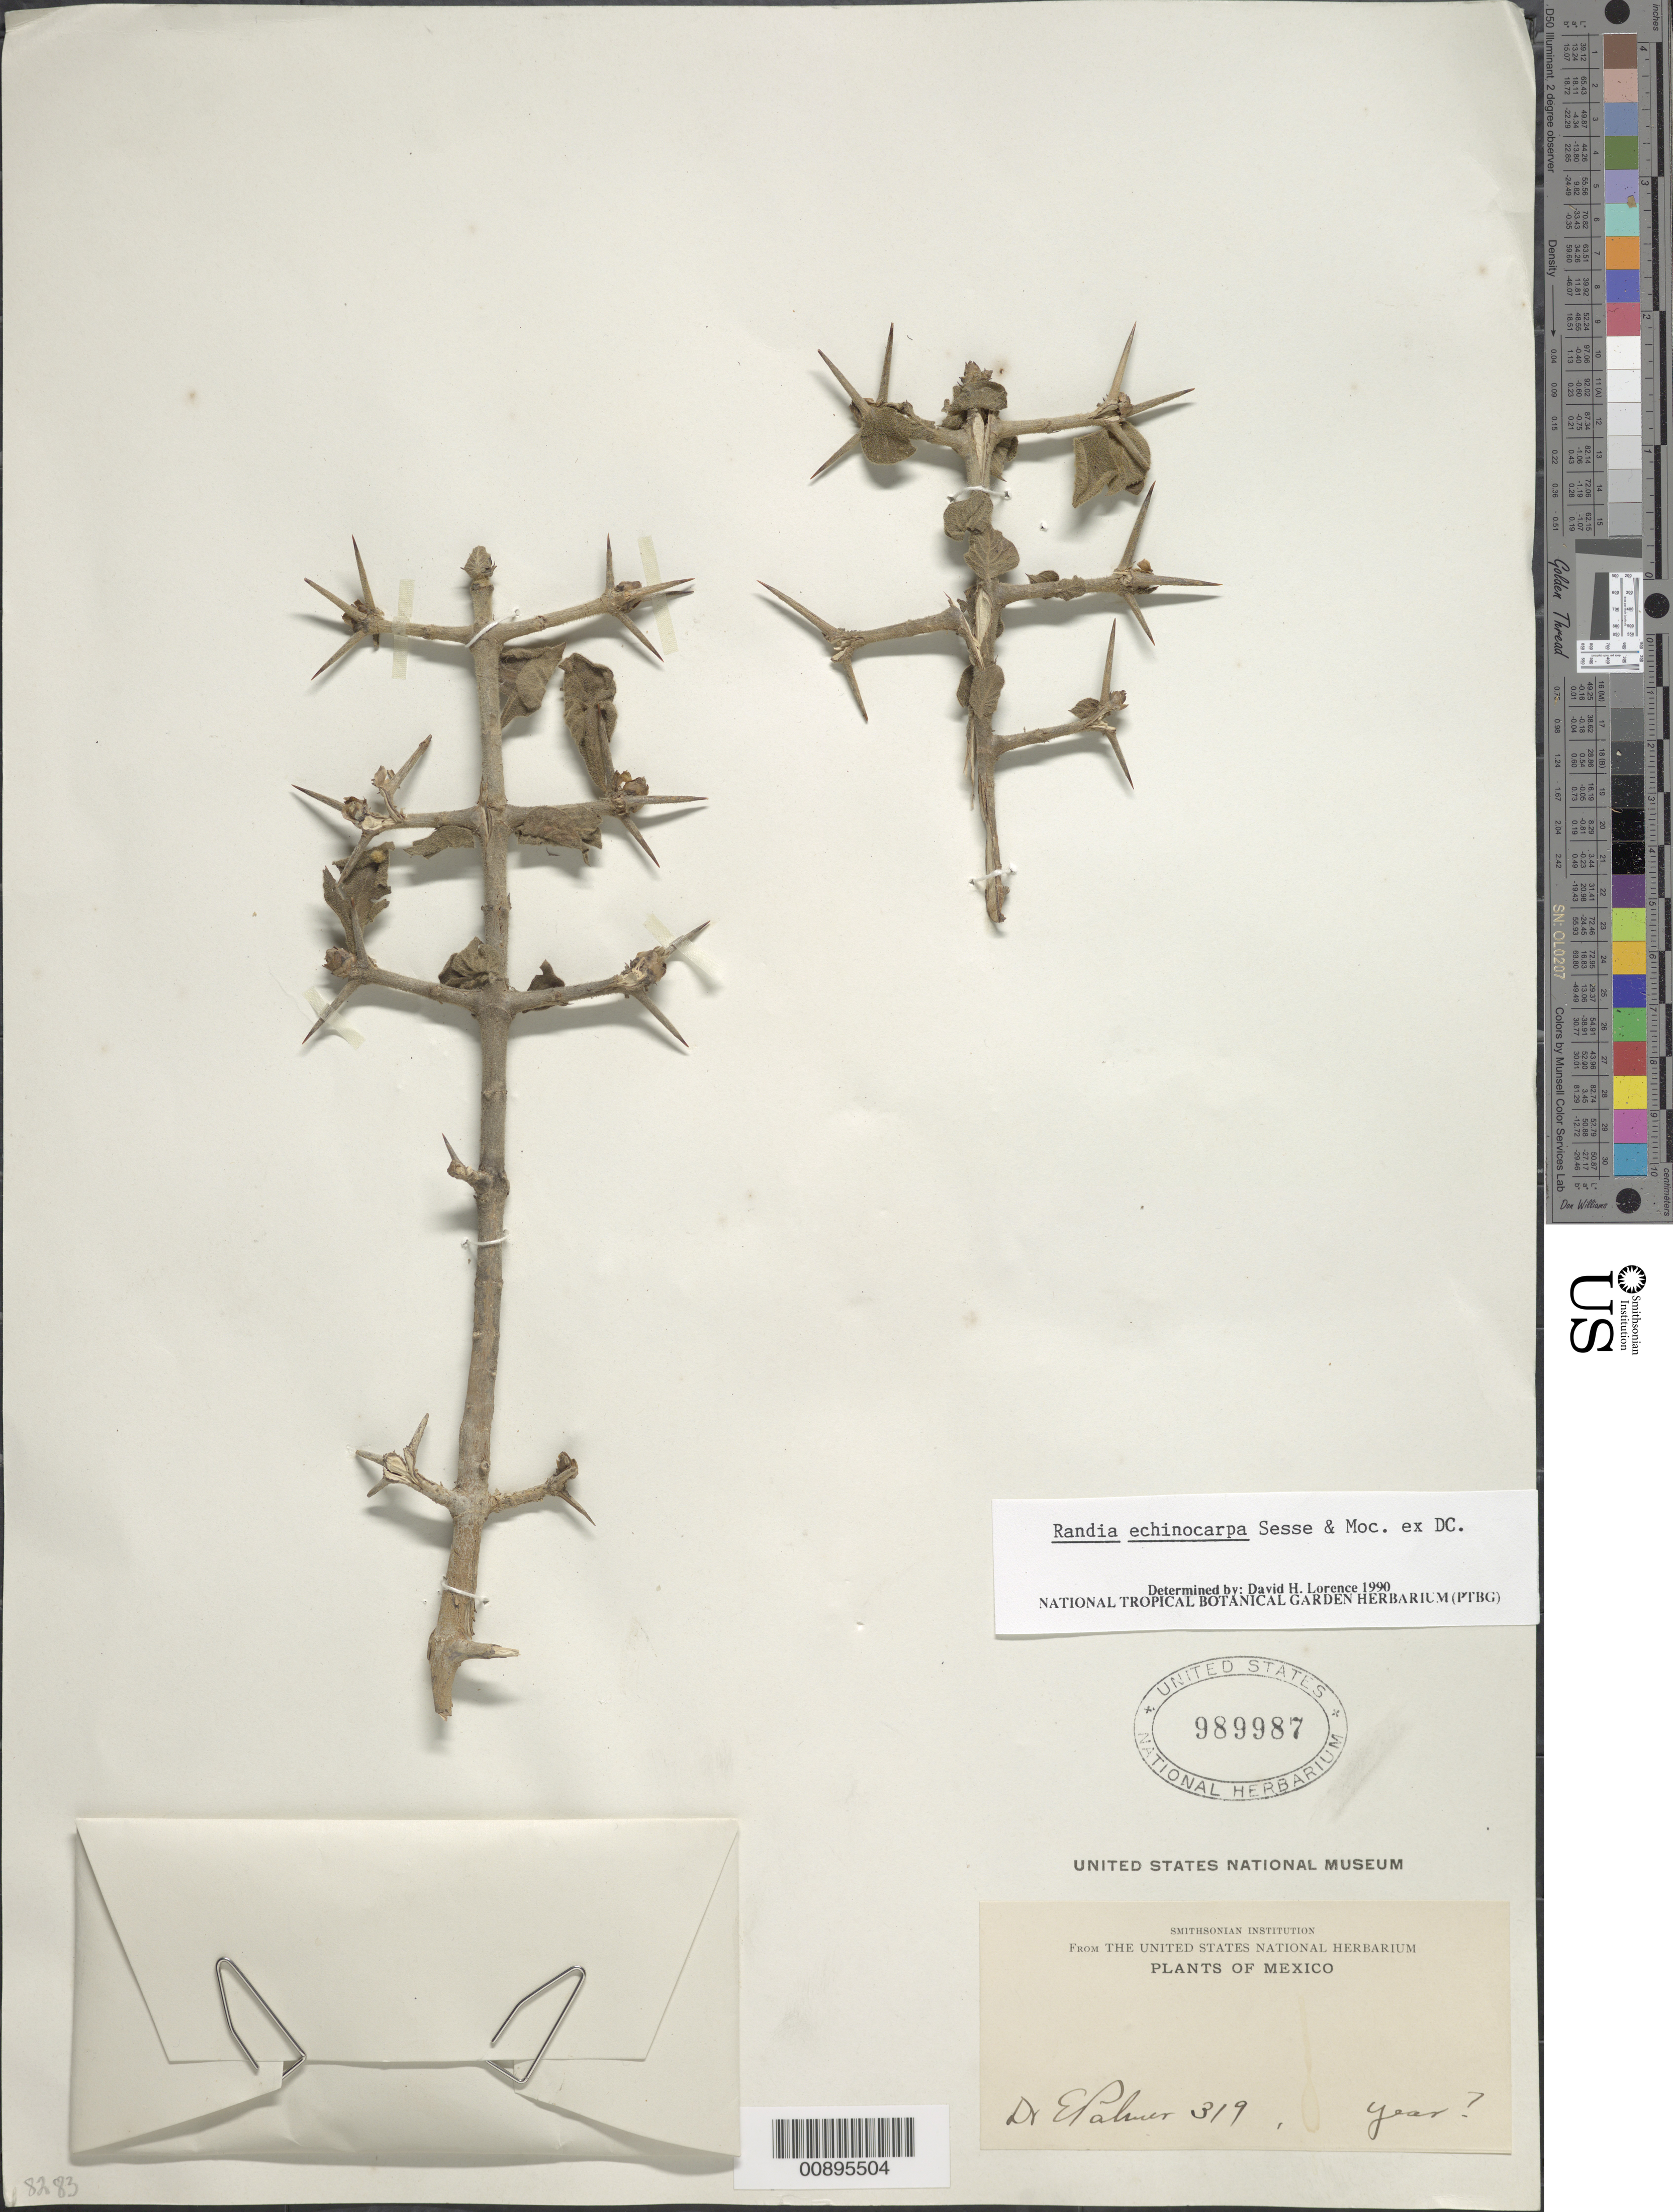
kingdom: Plantae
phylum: Tracheophyta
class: Magnoliopsida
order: Gentianales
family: Rubiaceae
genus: Randia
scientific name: Randia echinocarpa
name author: Sessé & Moc. ex DC.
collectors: E. Palmer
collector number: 319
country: Mexico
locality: Mexico.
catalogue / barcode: US 989987